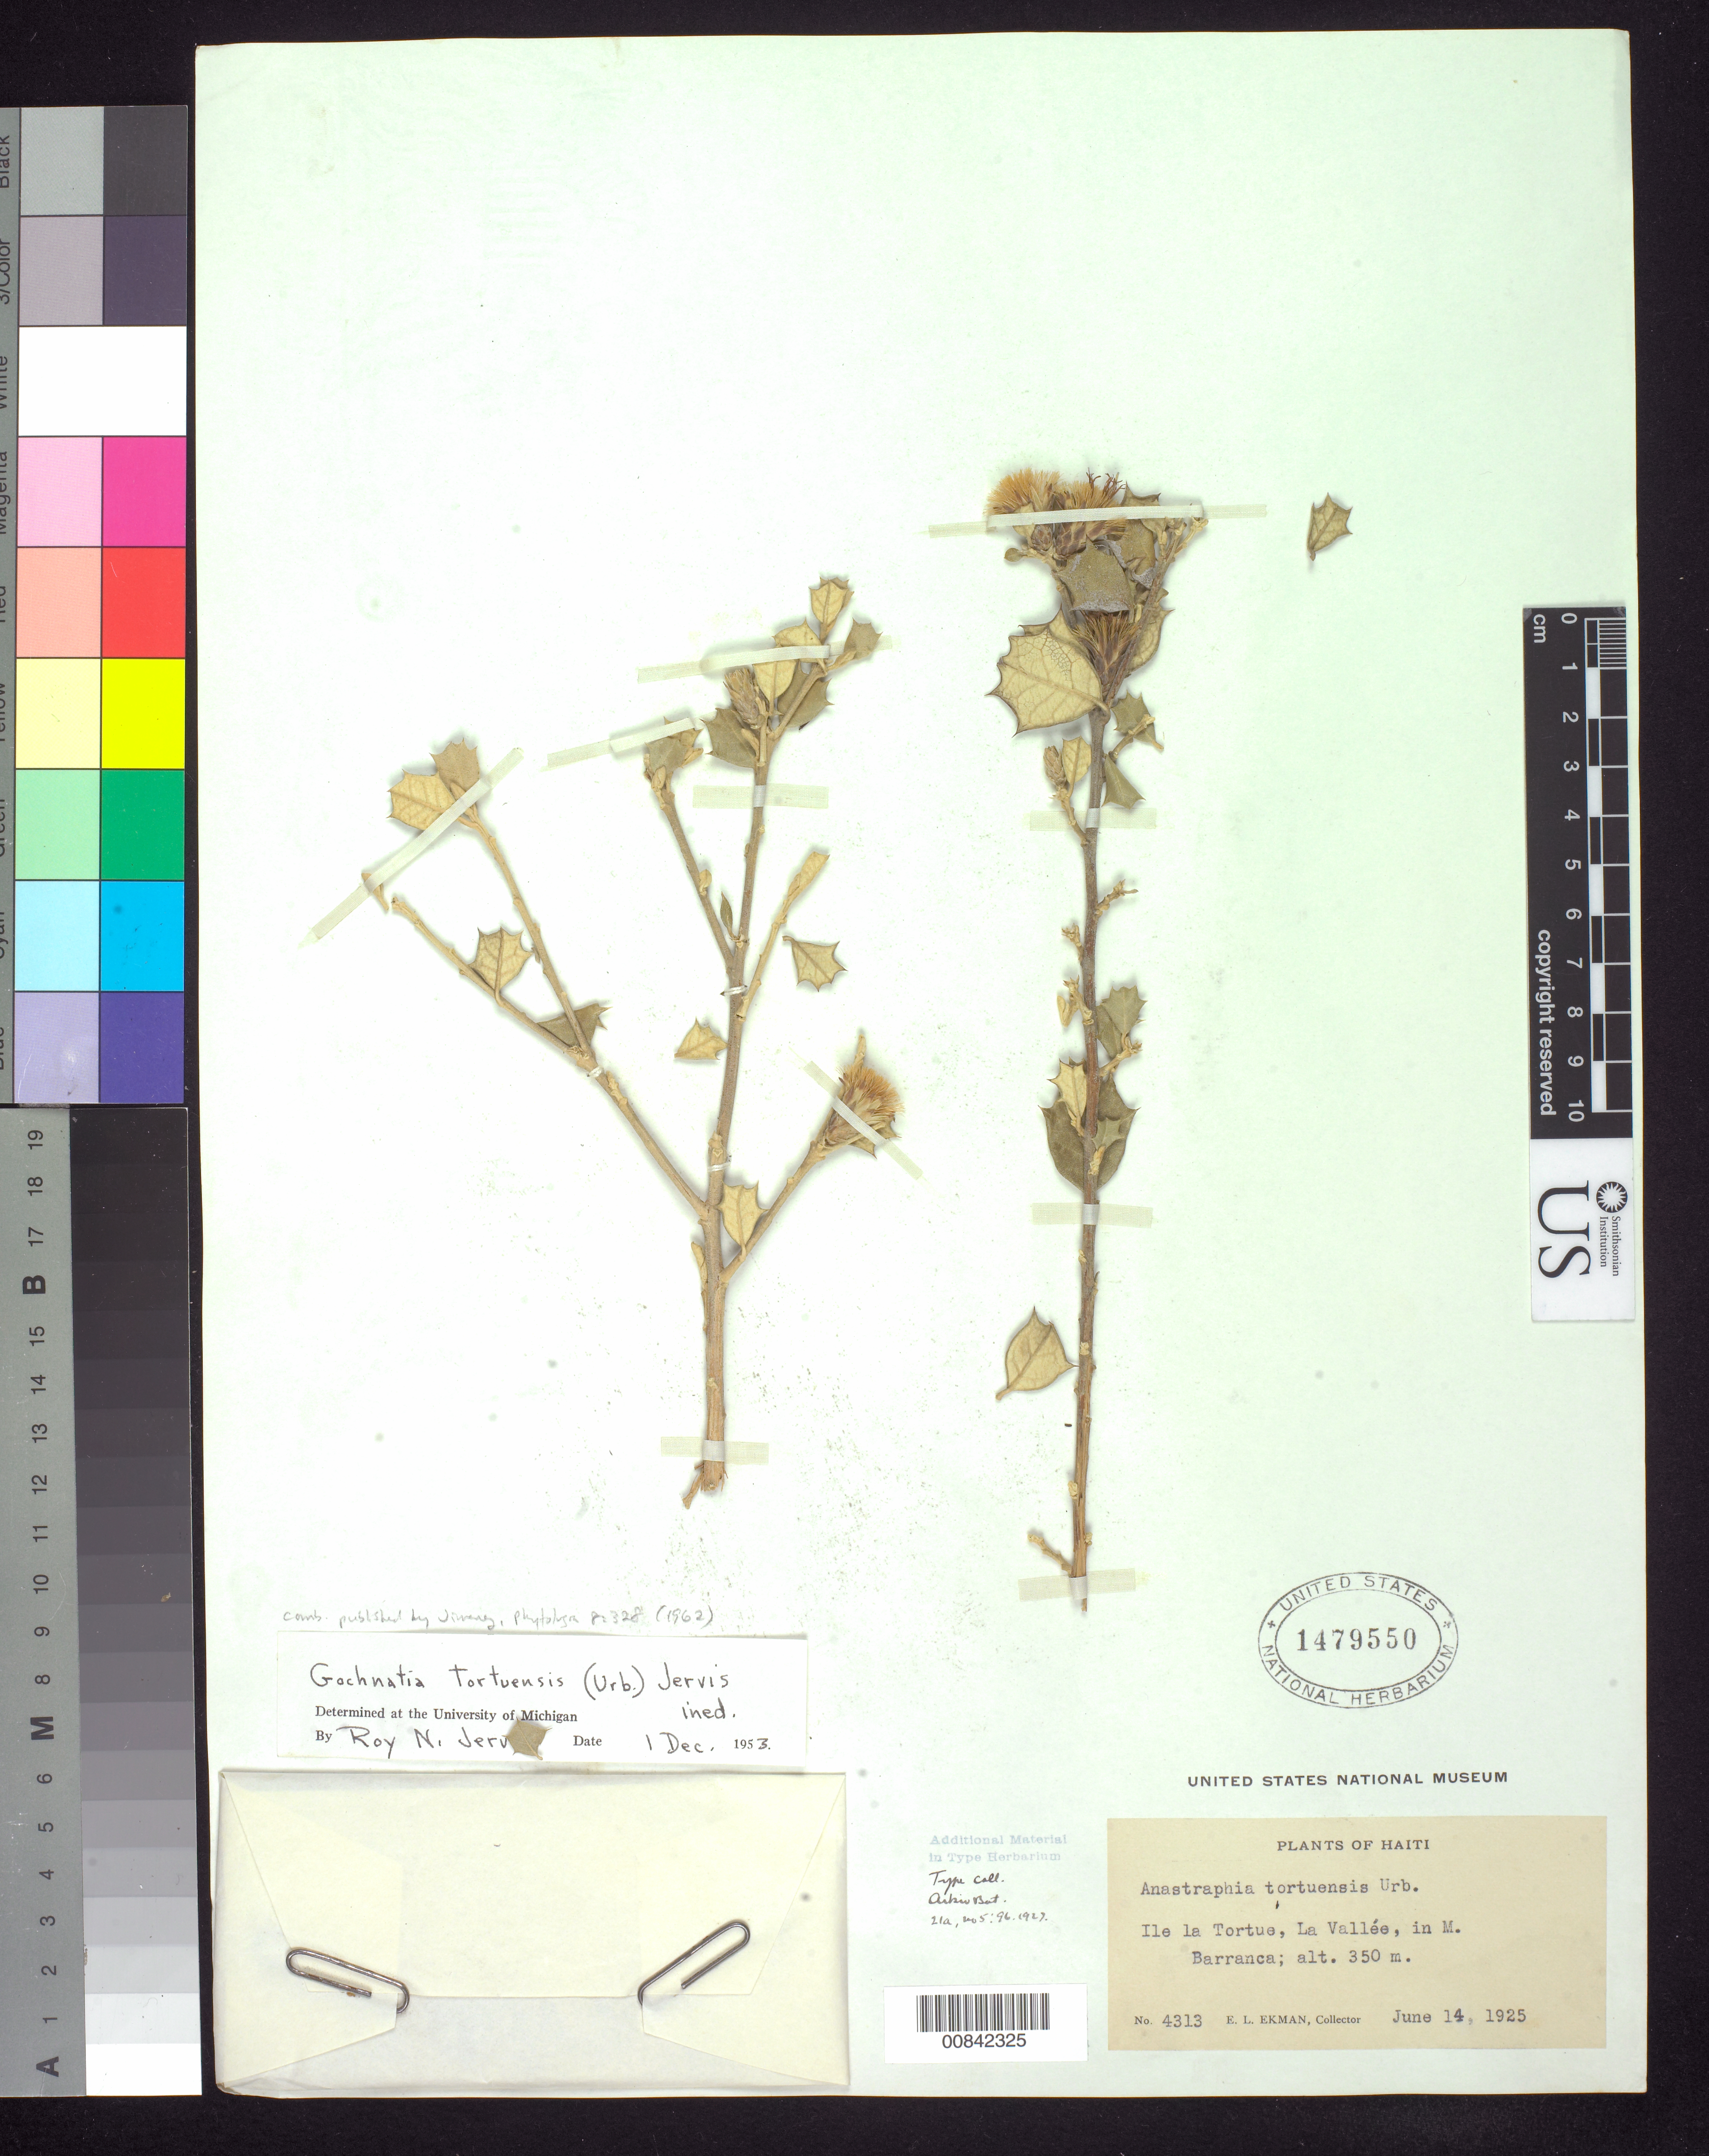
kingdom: Plantae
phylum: Tracheophyta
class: Magnoliopsida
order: Asterales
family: Asteraceae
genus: Anastraphia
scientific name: Anastraphia tortuensis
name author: Urb.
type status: Isotype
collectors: E. L. Ekman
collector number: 4313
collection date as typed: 14 Jun 1925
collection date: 1925-06-14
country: Haiti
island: Ile La Tortue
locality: Ile la Torue, La Vallée, in M. Barranca.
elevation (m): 350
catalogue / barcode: US 1479550